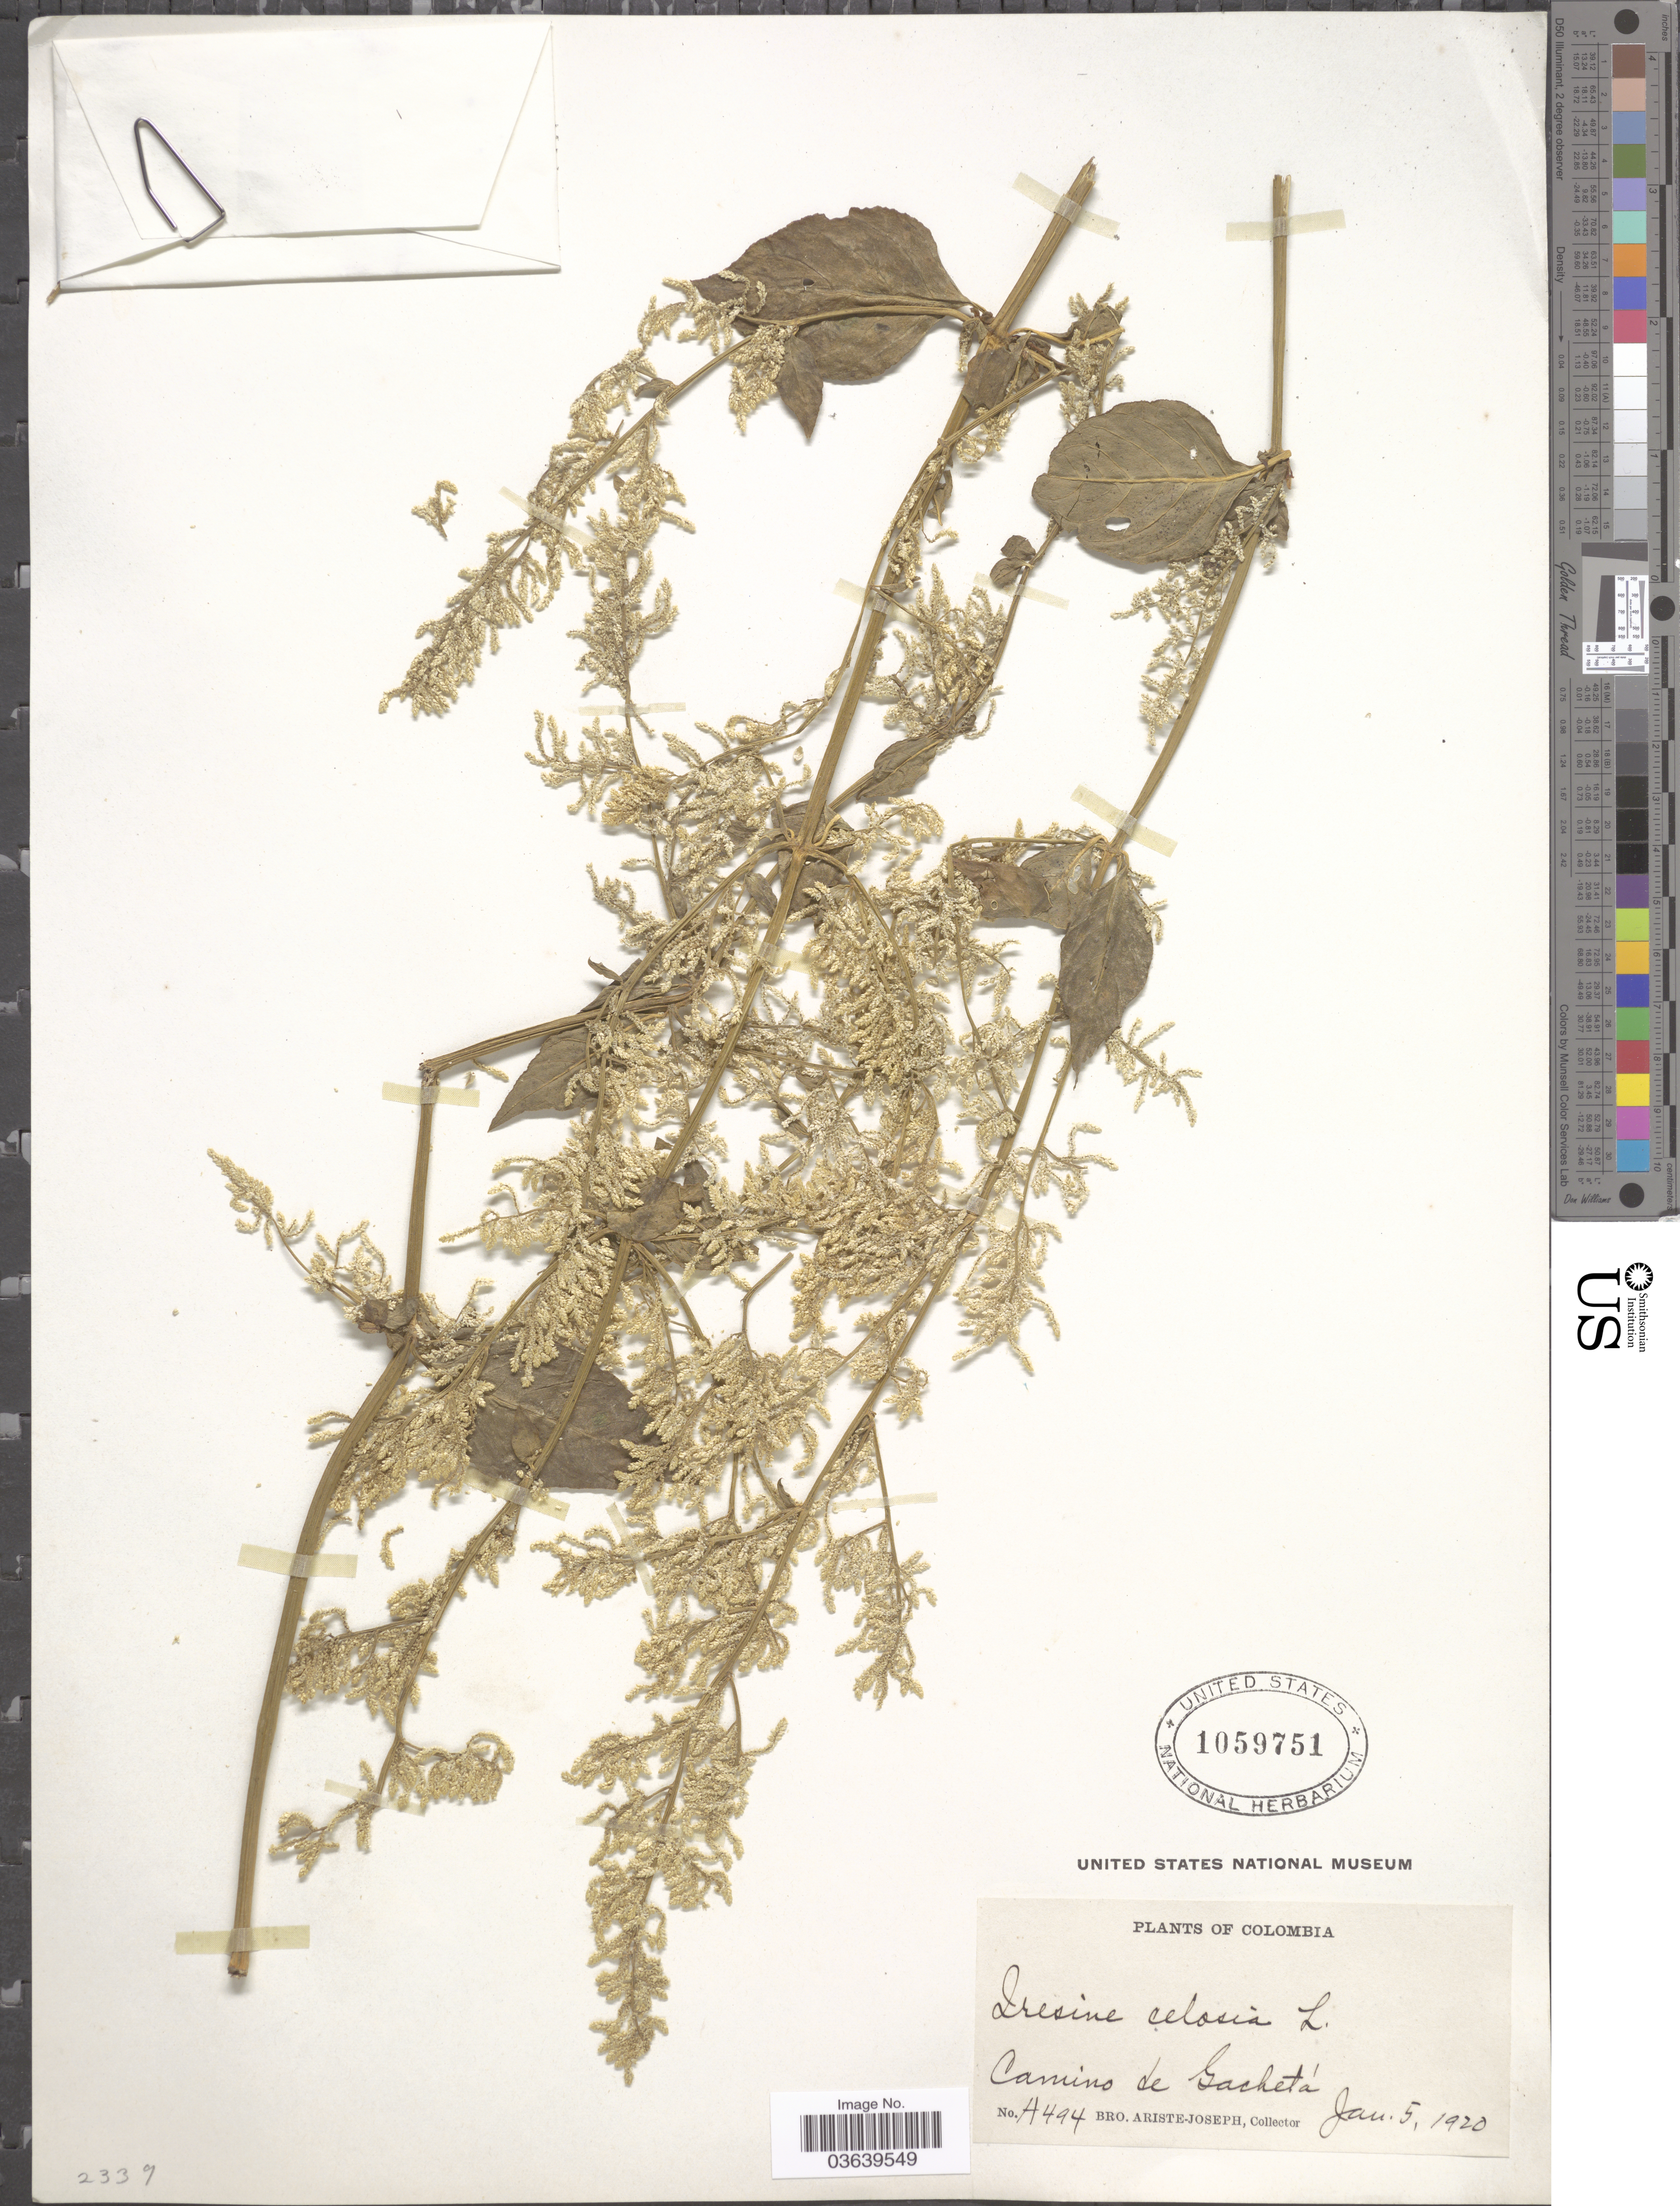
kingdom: Plantae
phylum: Tracheophyta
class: Magnoliopsida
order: Caryophyllales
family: Amaranthaceae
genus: Iresine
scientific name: Iresine celosia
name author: L.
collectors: Bro. Ariste-Joseph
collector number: A494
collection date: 1920-01-05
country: Colombia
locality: Camino de Gachetá.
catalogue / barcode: US 1059751